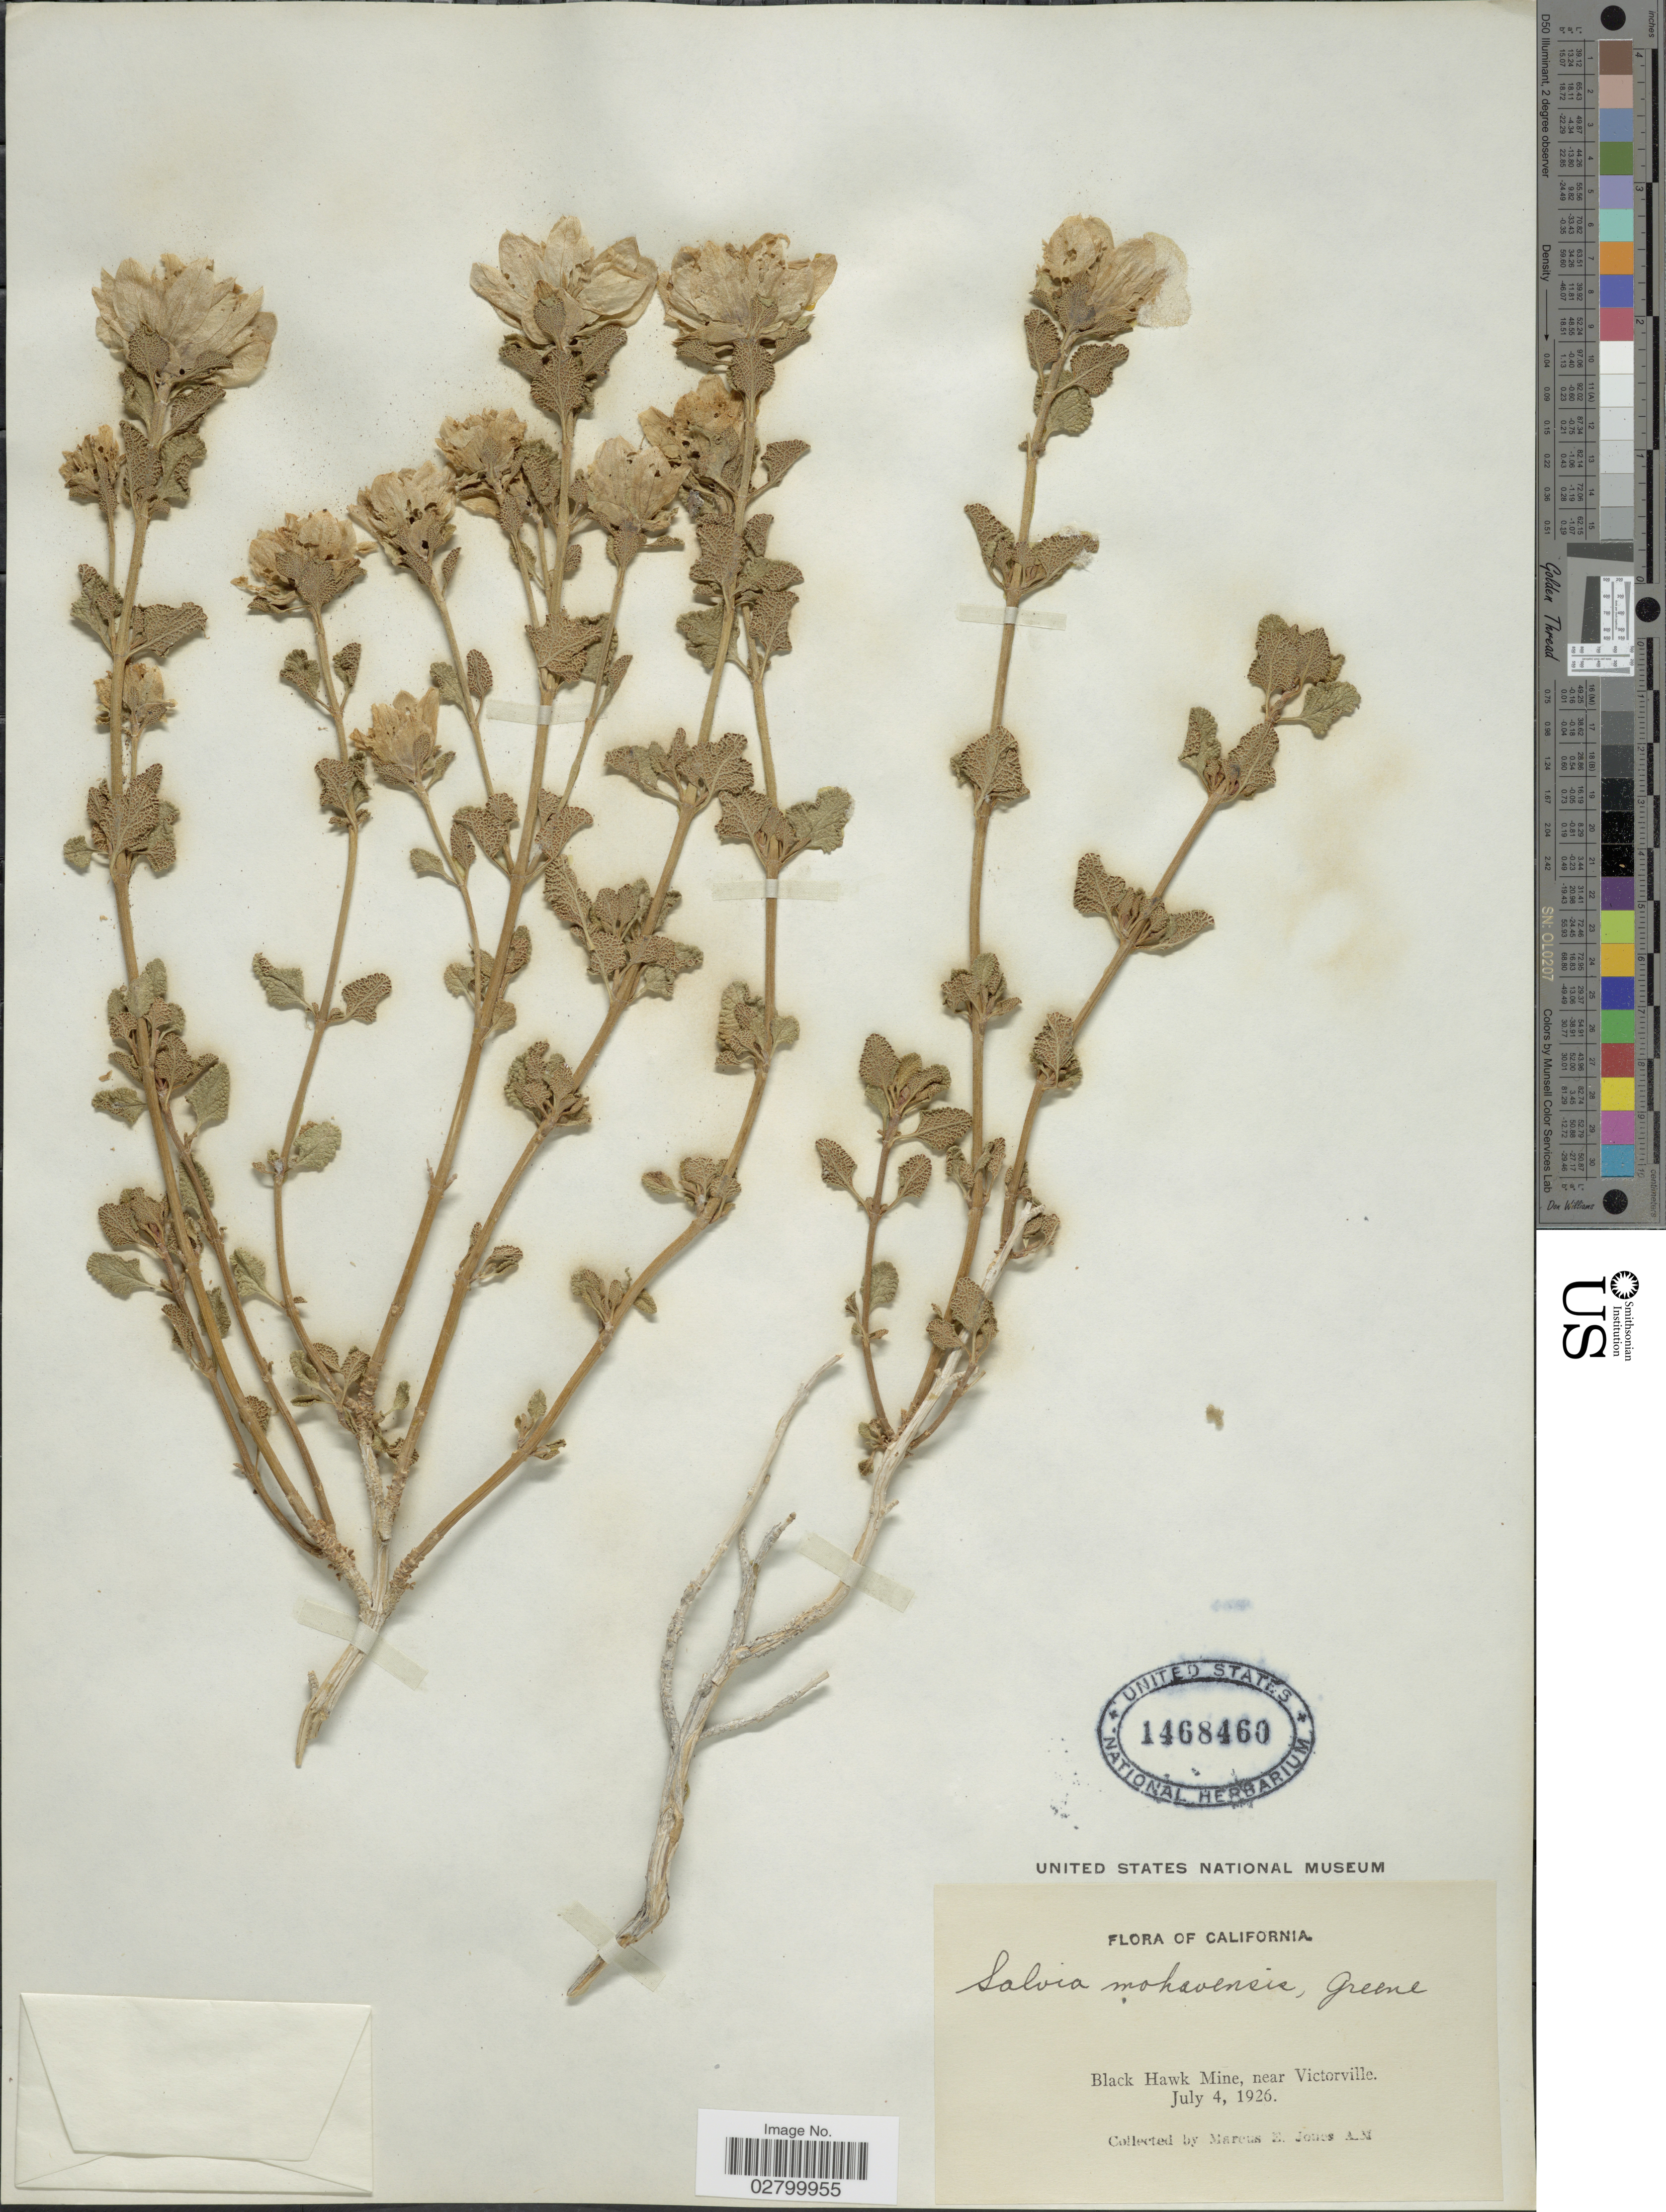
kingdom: Plantae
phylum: Tracheophyta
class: Magnoliopsida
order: Lamiales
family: Lamiaceae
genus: Salvia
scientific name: Salvia mohavensis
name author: Greene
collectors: M. E. Jones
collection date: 1926-07-04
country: United States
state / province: California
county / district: San Barnadino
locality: Black Hawk Mine, near Victorville.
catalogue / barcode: US 1468460